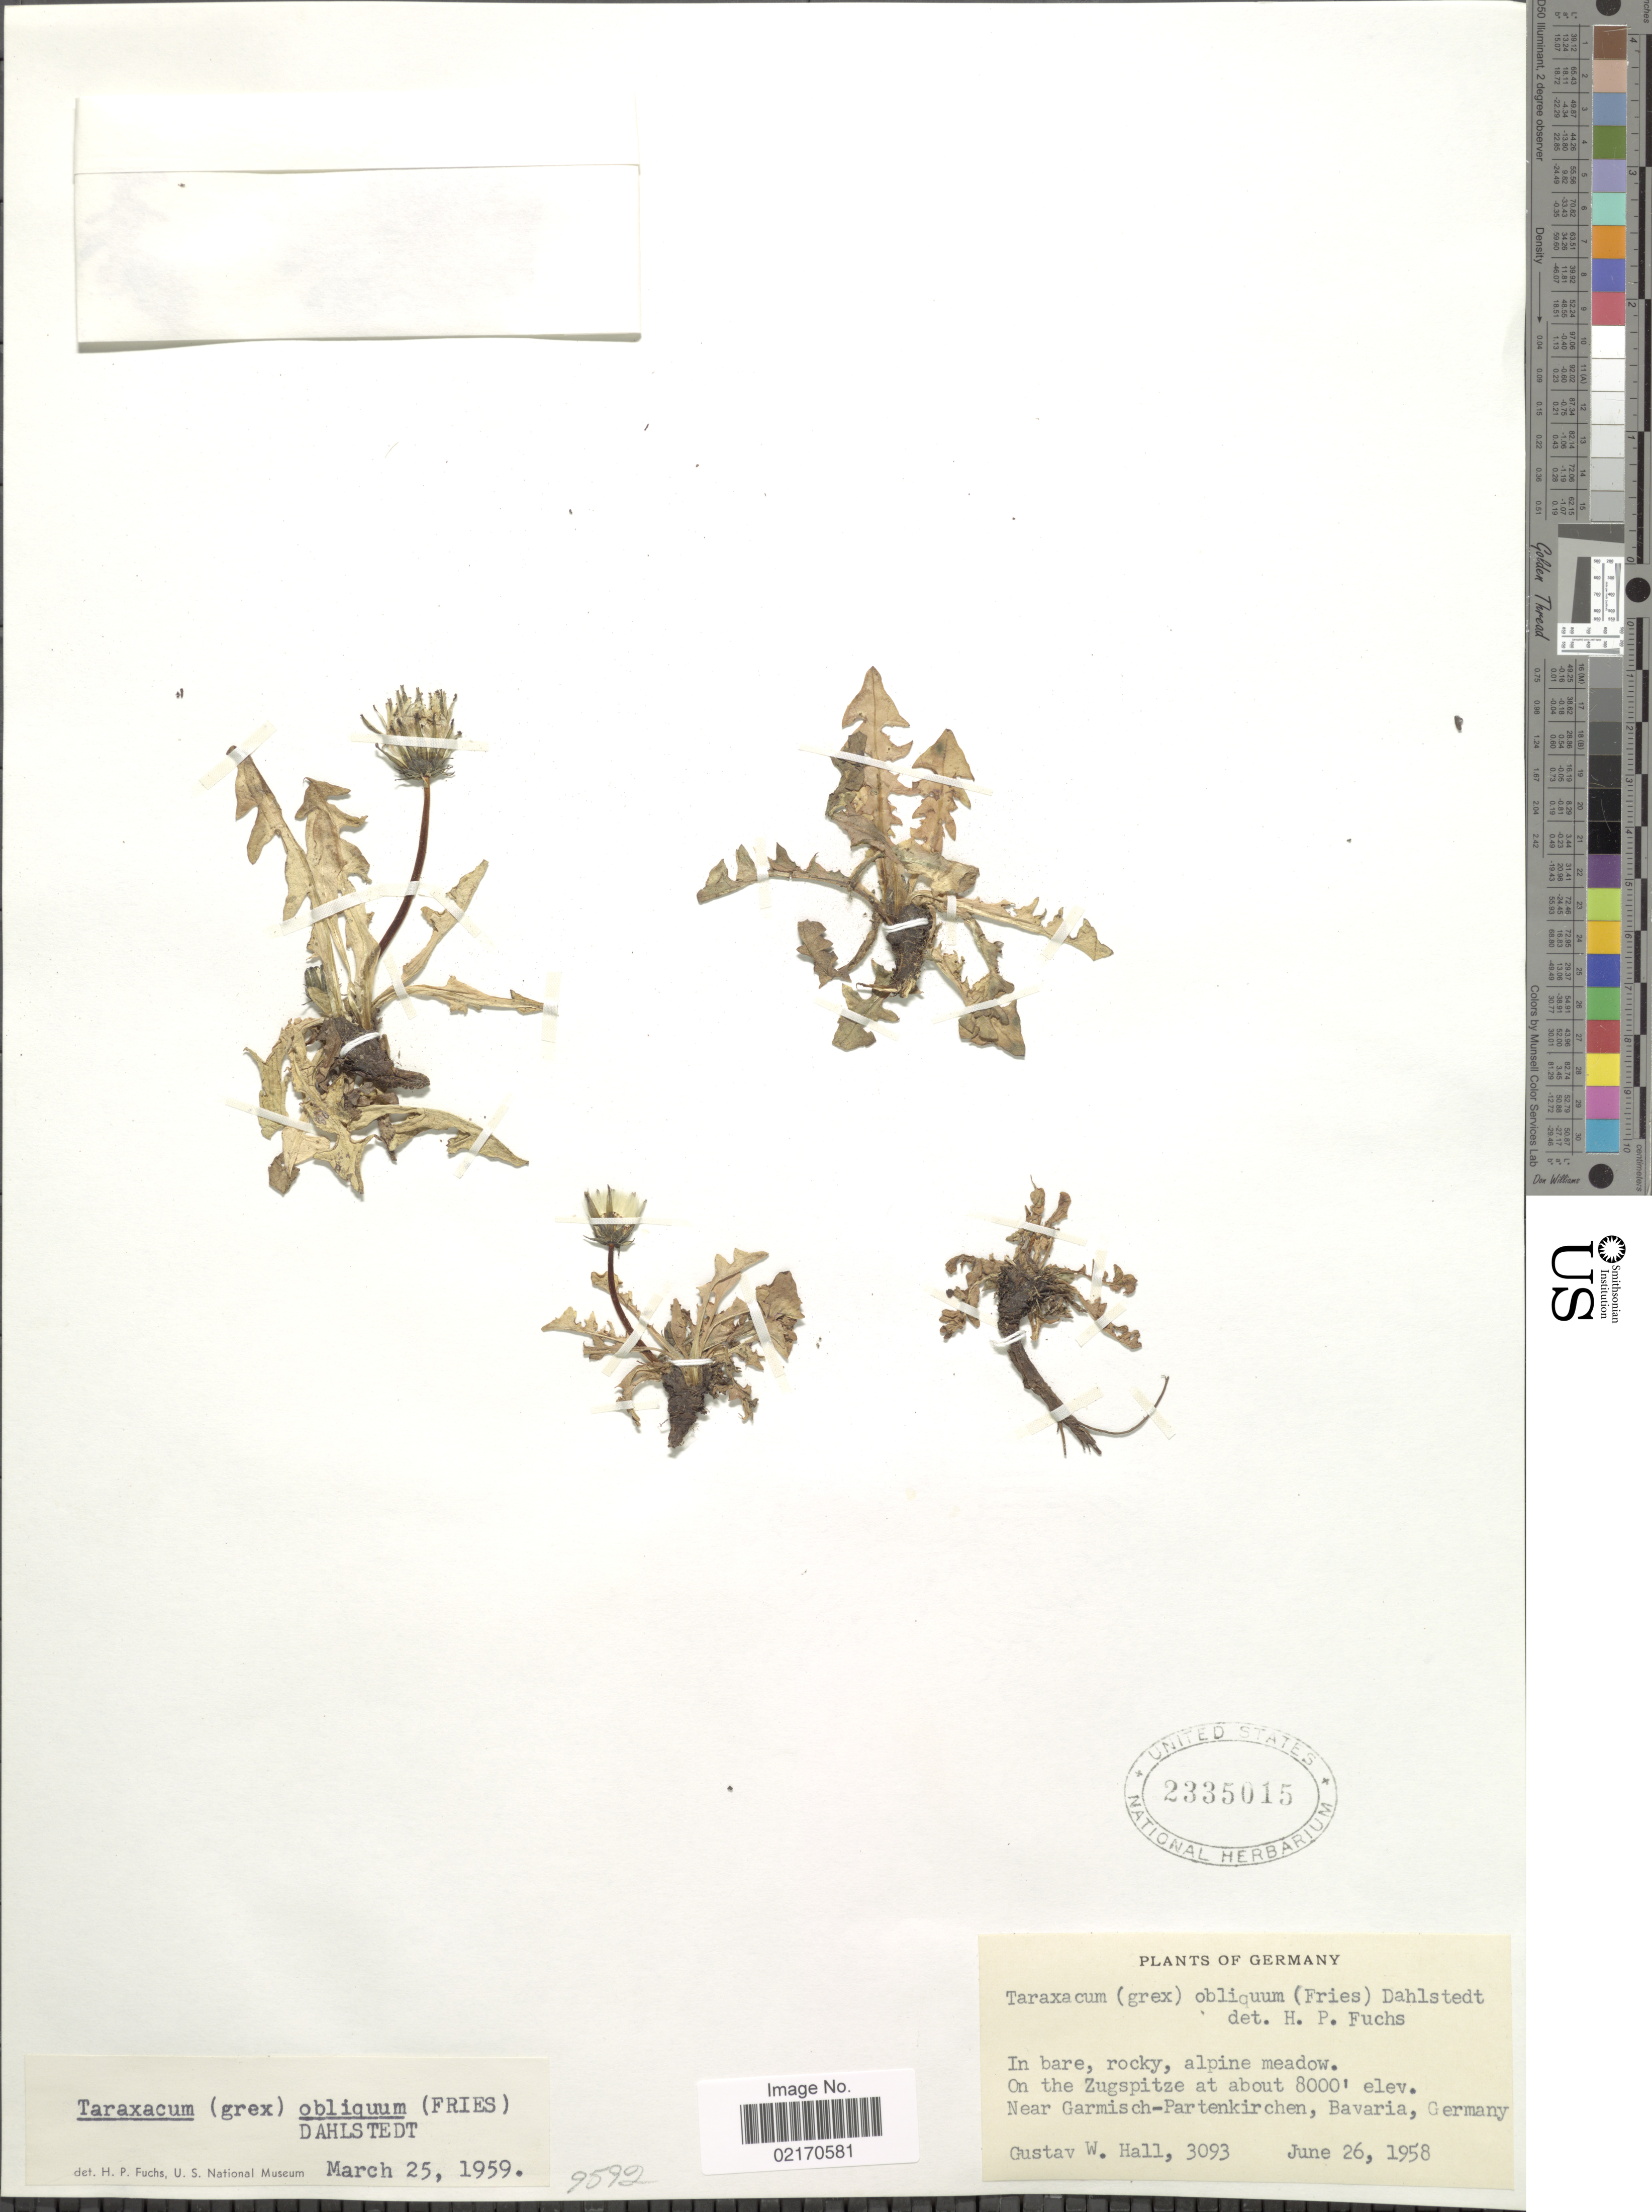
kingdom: Plantae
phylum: Tracheophyta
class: Magnoliopsida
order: Asterales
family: Asteraceae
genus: Taraxacum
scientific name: Taraxacum obliquum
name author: (Fr.) Dahlst.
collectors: G. Hall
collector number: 3093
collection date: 1958-06-26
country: Germany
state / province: Bayern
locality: In bare, rocky, alpine meadow, on the Zugspitze, near Garmisch-Partenkirchen, Bavaria.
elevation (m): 2438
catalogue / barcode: US 2335015